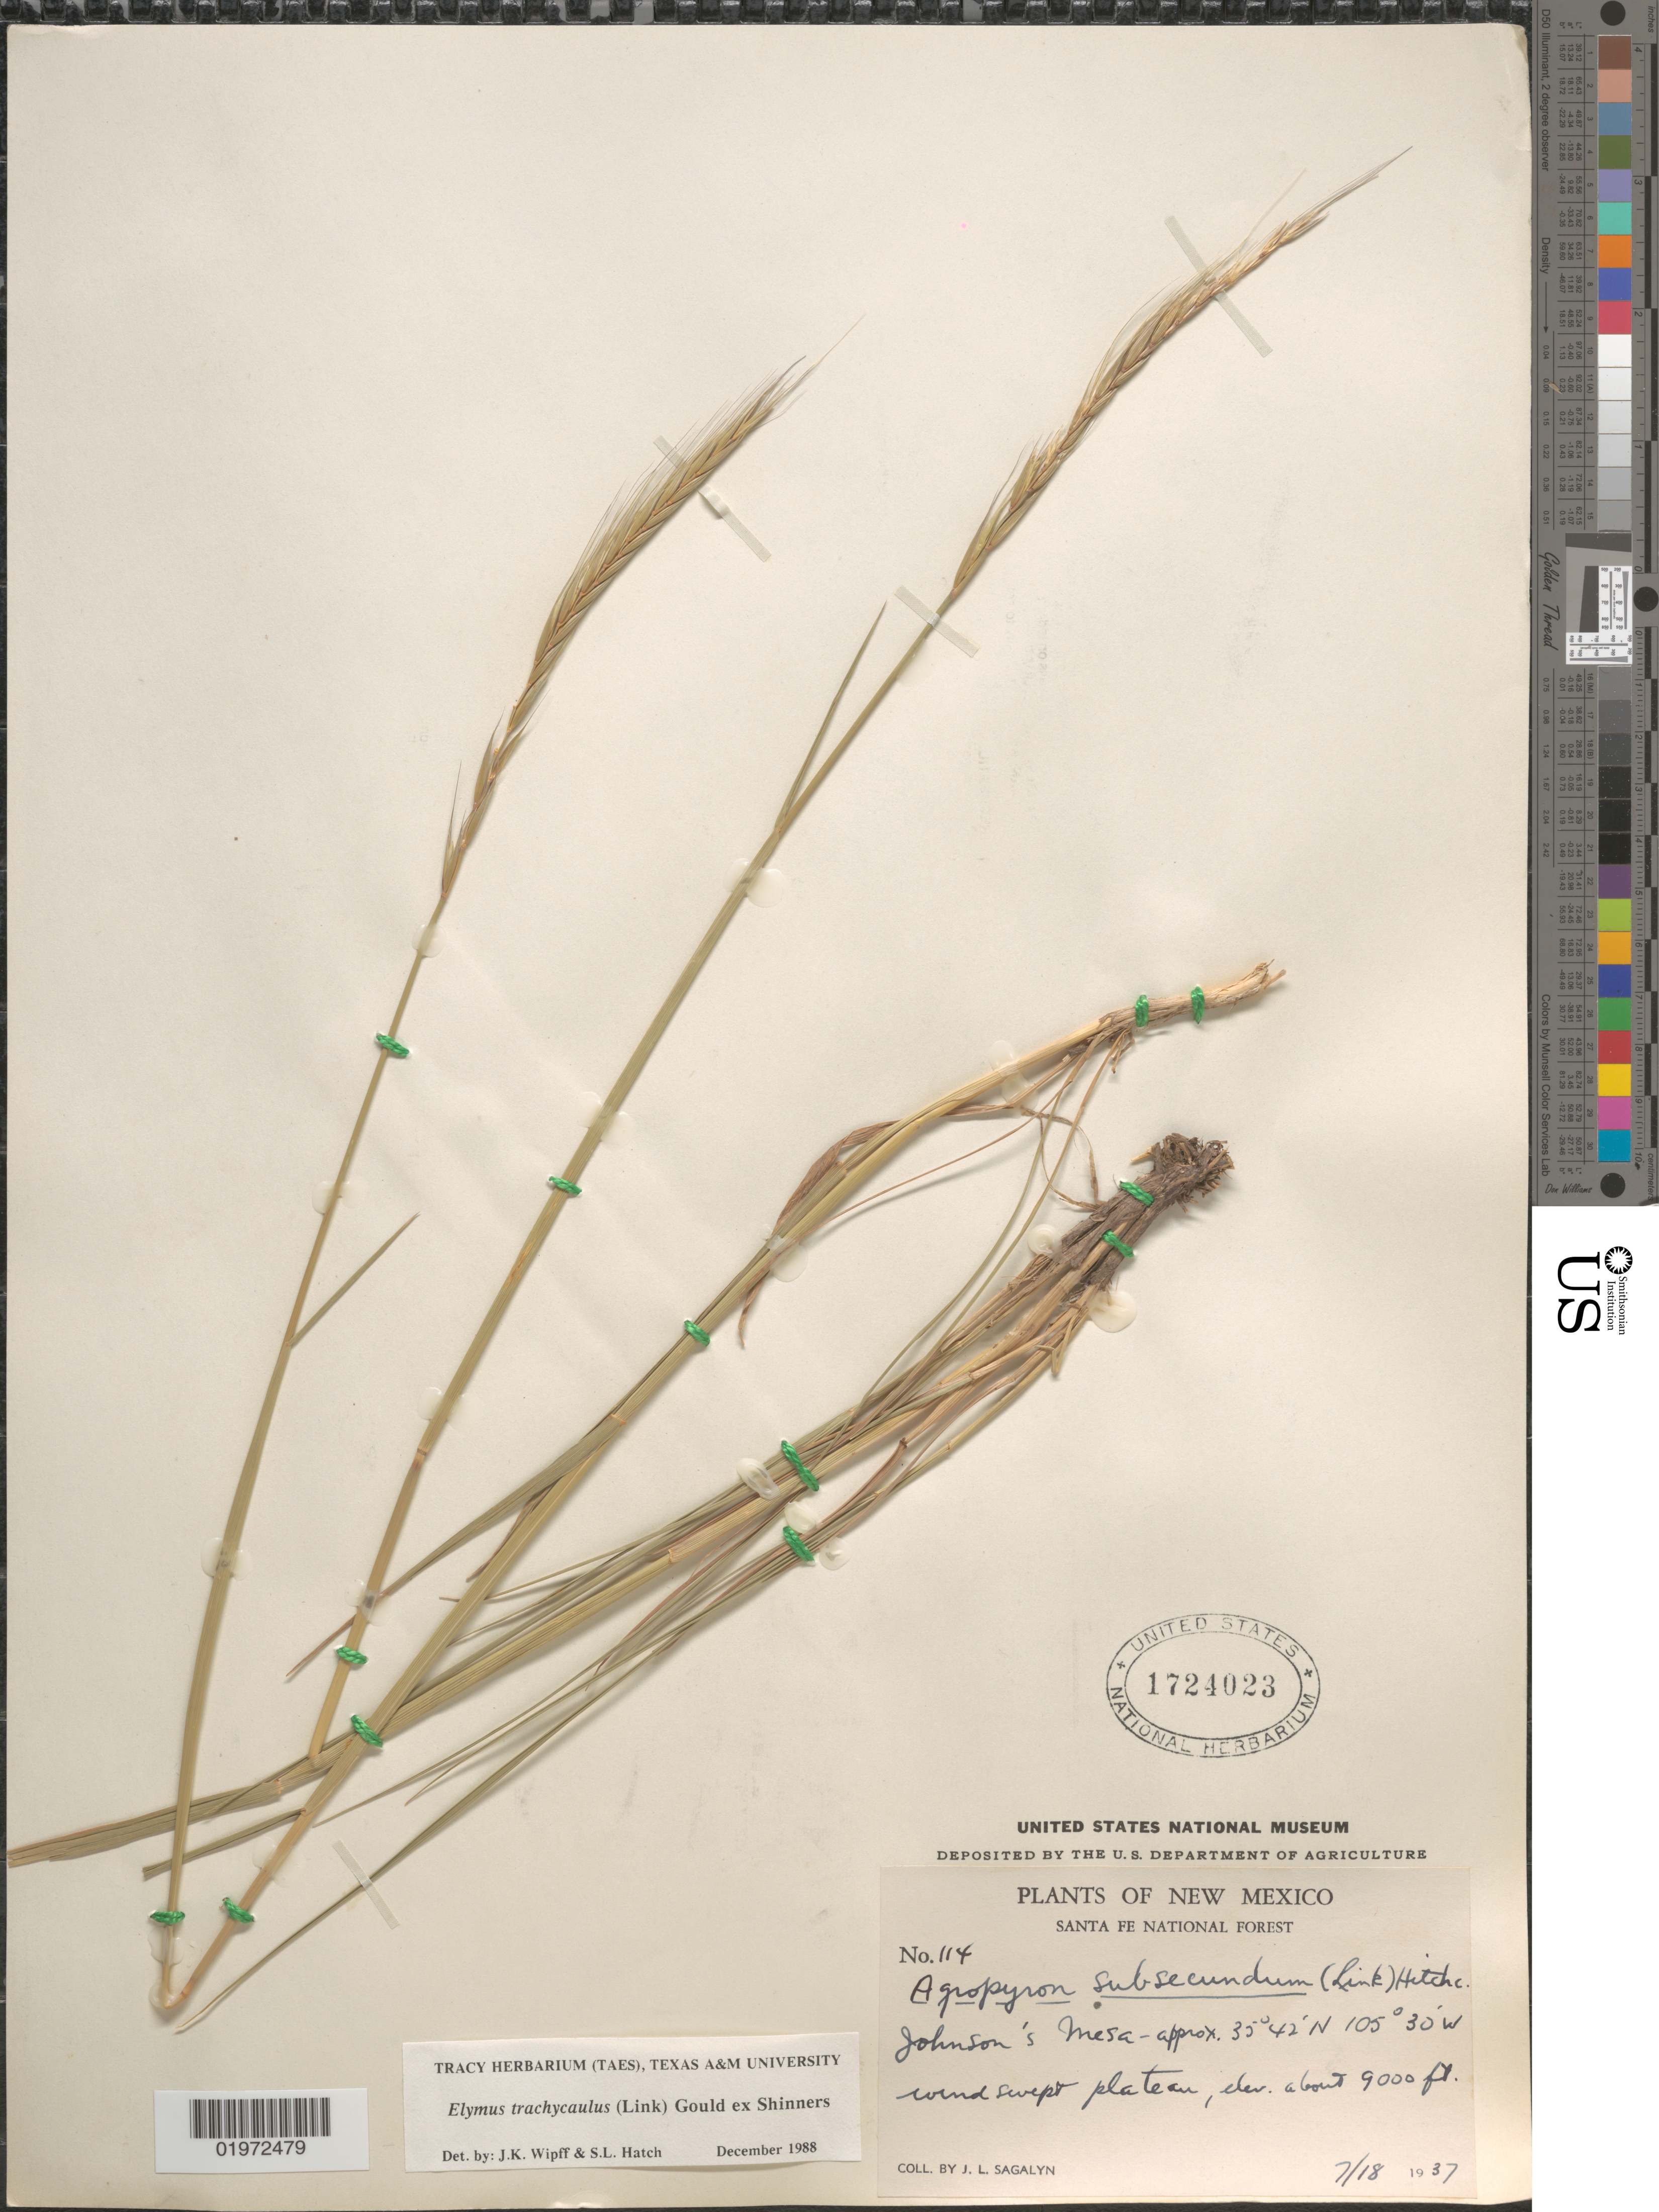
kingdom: Plantae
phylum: Tracheophyta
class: Liliopsida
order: Poales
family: Poaceae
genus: Elymus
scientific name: Elymus trachycaulus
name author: (Link) Gould ex Shinners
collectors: J. Sagalyn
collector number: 114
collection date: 1937-07-18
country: United States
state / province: New Mexico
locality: Santa Fe National Forest. Johnson's Mesa. Wind swept plateau.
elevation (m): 2743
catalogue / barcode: US 1724023